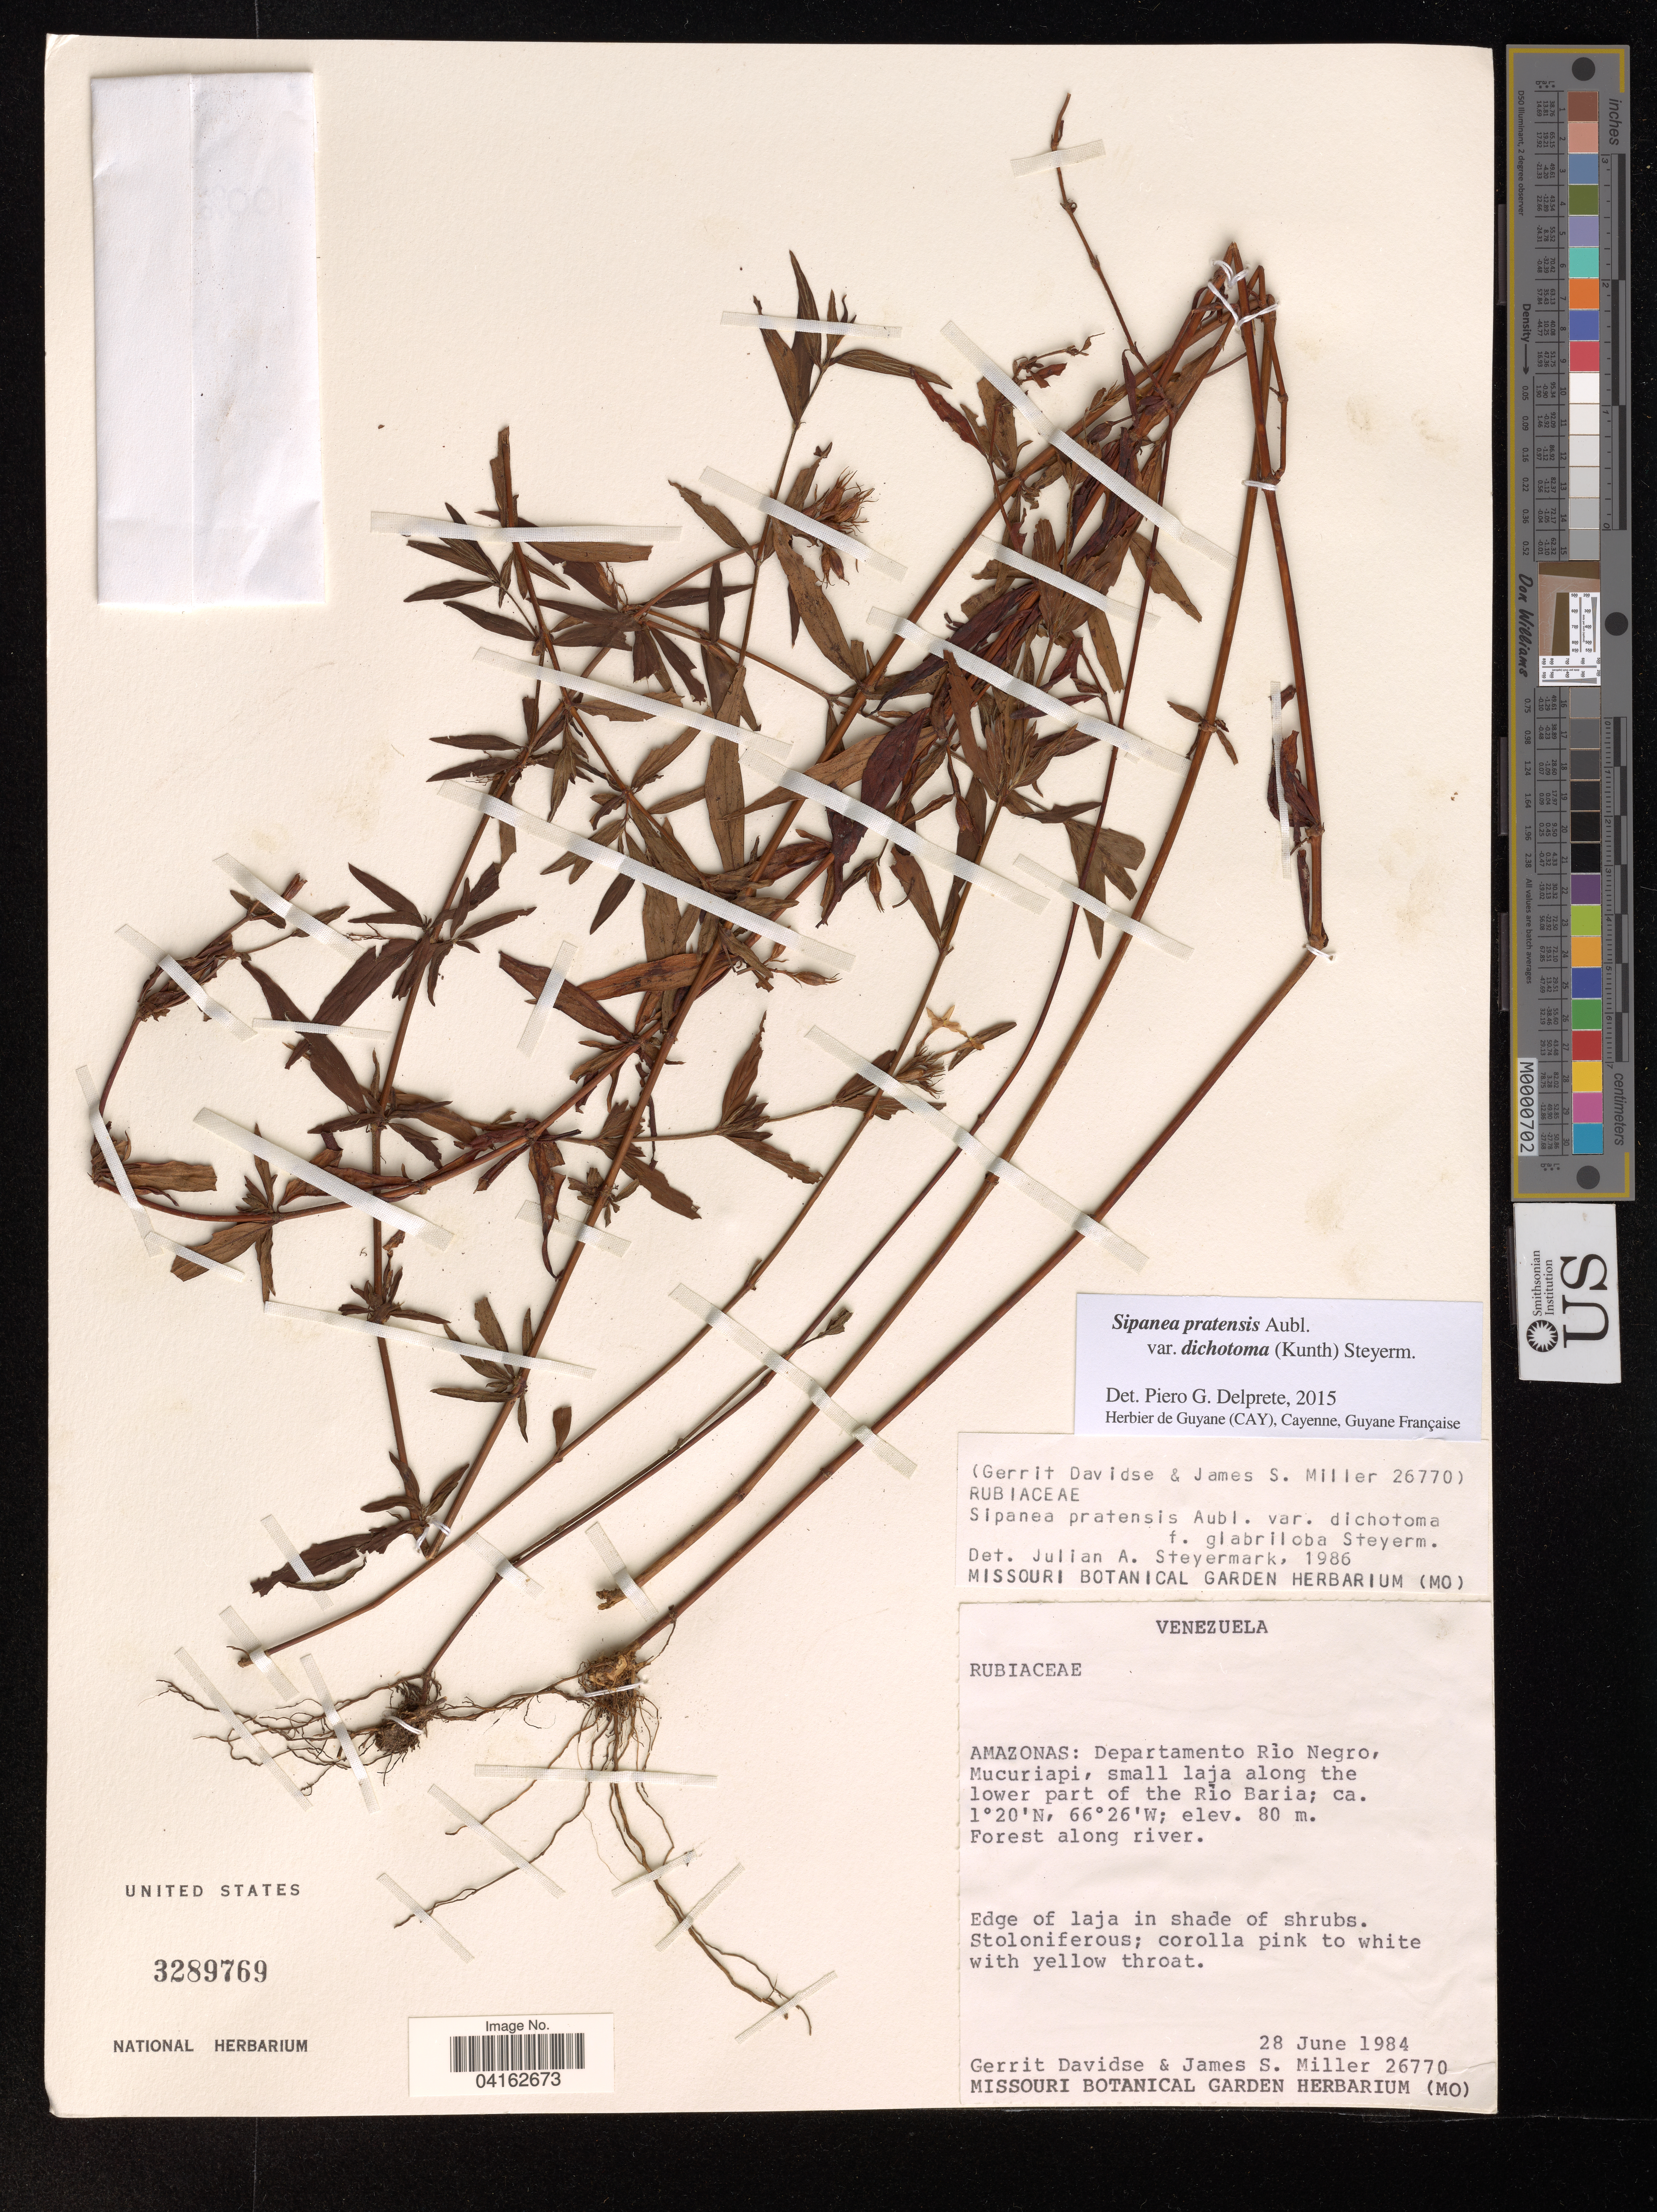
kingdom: Plantae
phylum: Tracheophyta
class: Magnoliopsida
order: Gentianales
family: Rubiaceae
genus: Sipanea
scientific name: Sipanea pratensis var. dichotoma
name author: (Kunth) Steyerm.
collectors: G. Davidse & J. S. Miller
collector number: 26770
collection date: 1984-06-28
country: Venezuela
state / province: Amazonas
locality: Departamento Rio Negro, Mucuriapi, small laja along the lower part of the Rio Baria; Forest along river.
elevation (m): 80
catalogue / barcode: US 3289769